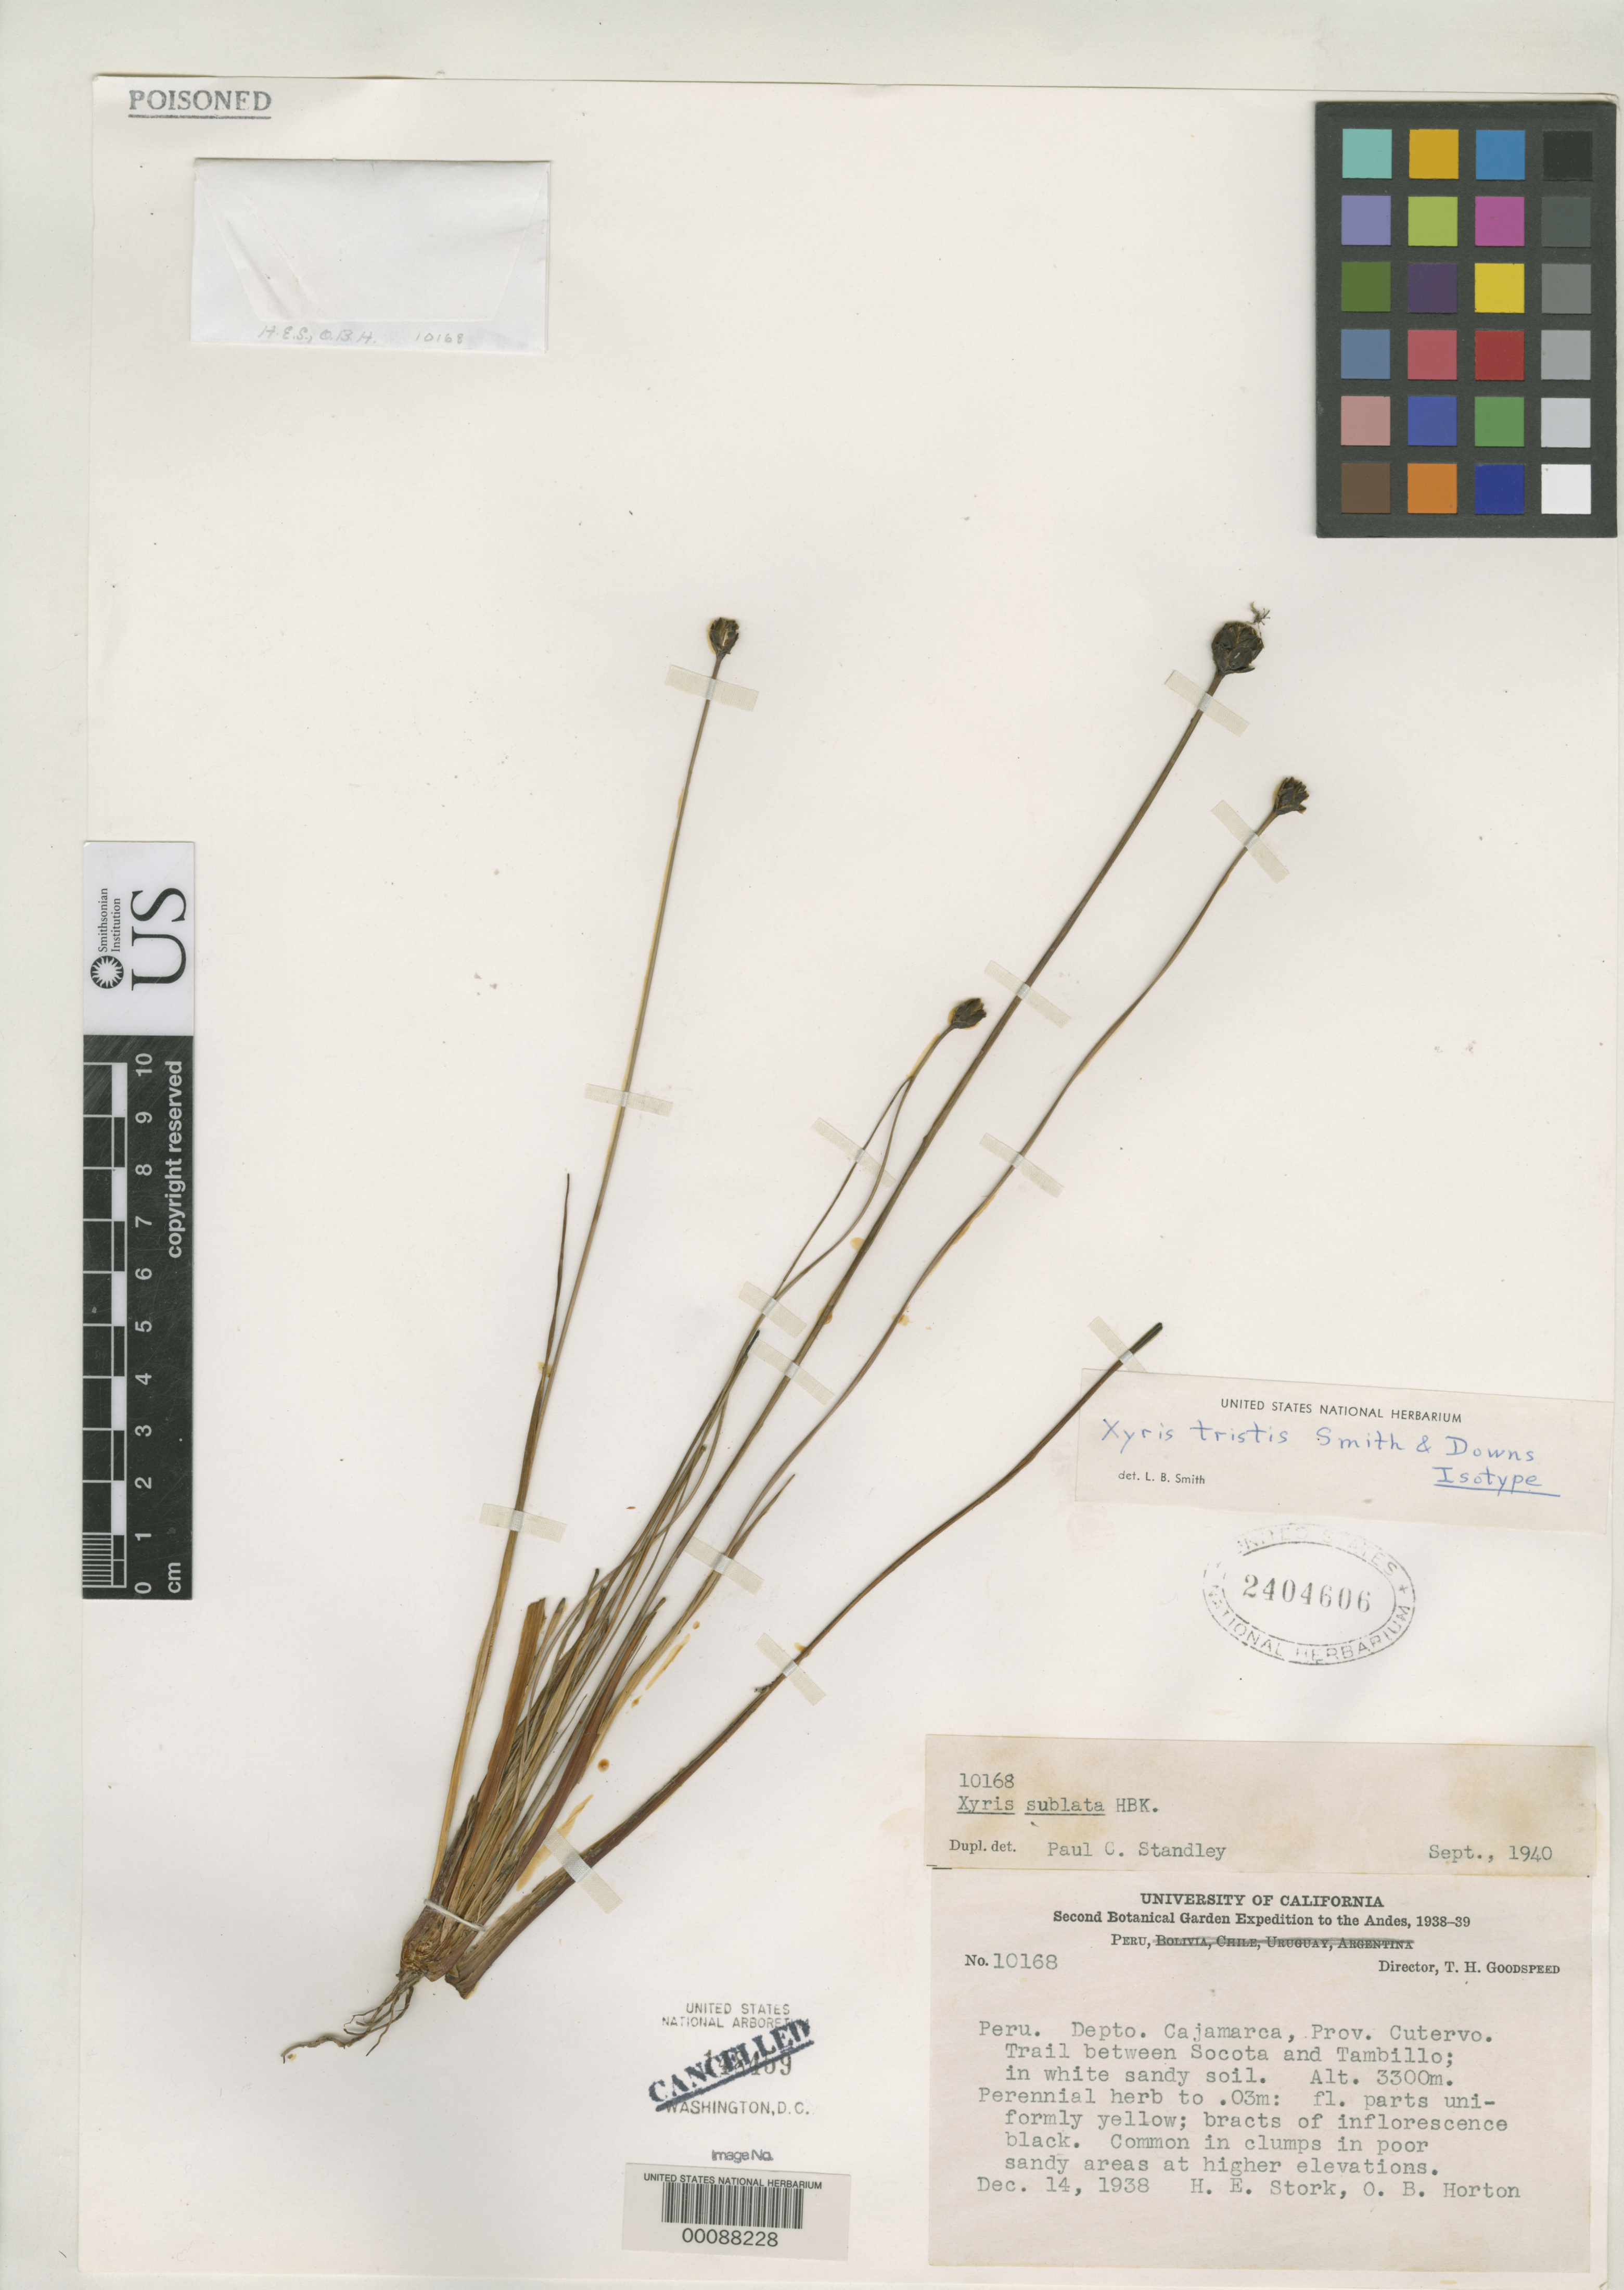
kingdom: Plantae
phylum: Tracheophyta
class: Liliopsida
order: Poales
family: Xyridaceae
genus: Xyris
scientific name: Xyris tristis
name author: L.B. Sm. & Downs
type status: Isotype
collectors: H. E. Stork & O. B. Horton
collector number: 10168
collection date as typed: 14 Dec 1938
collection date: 1938-12-14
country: Peru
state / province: Cajamarca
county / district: Cutervo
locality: trail between Socota and Tambillo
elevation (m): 3300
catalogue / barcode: US 2404606